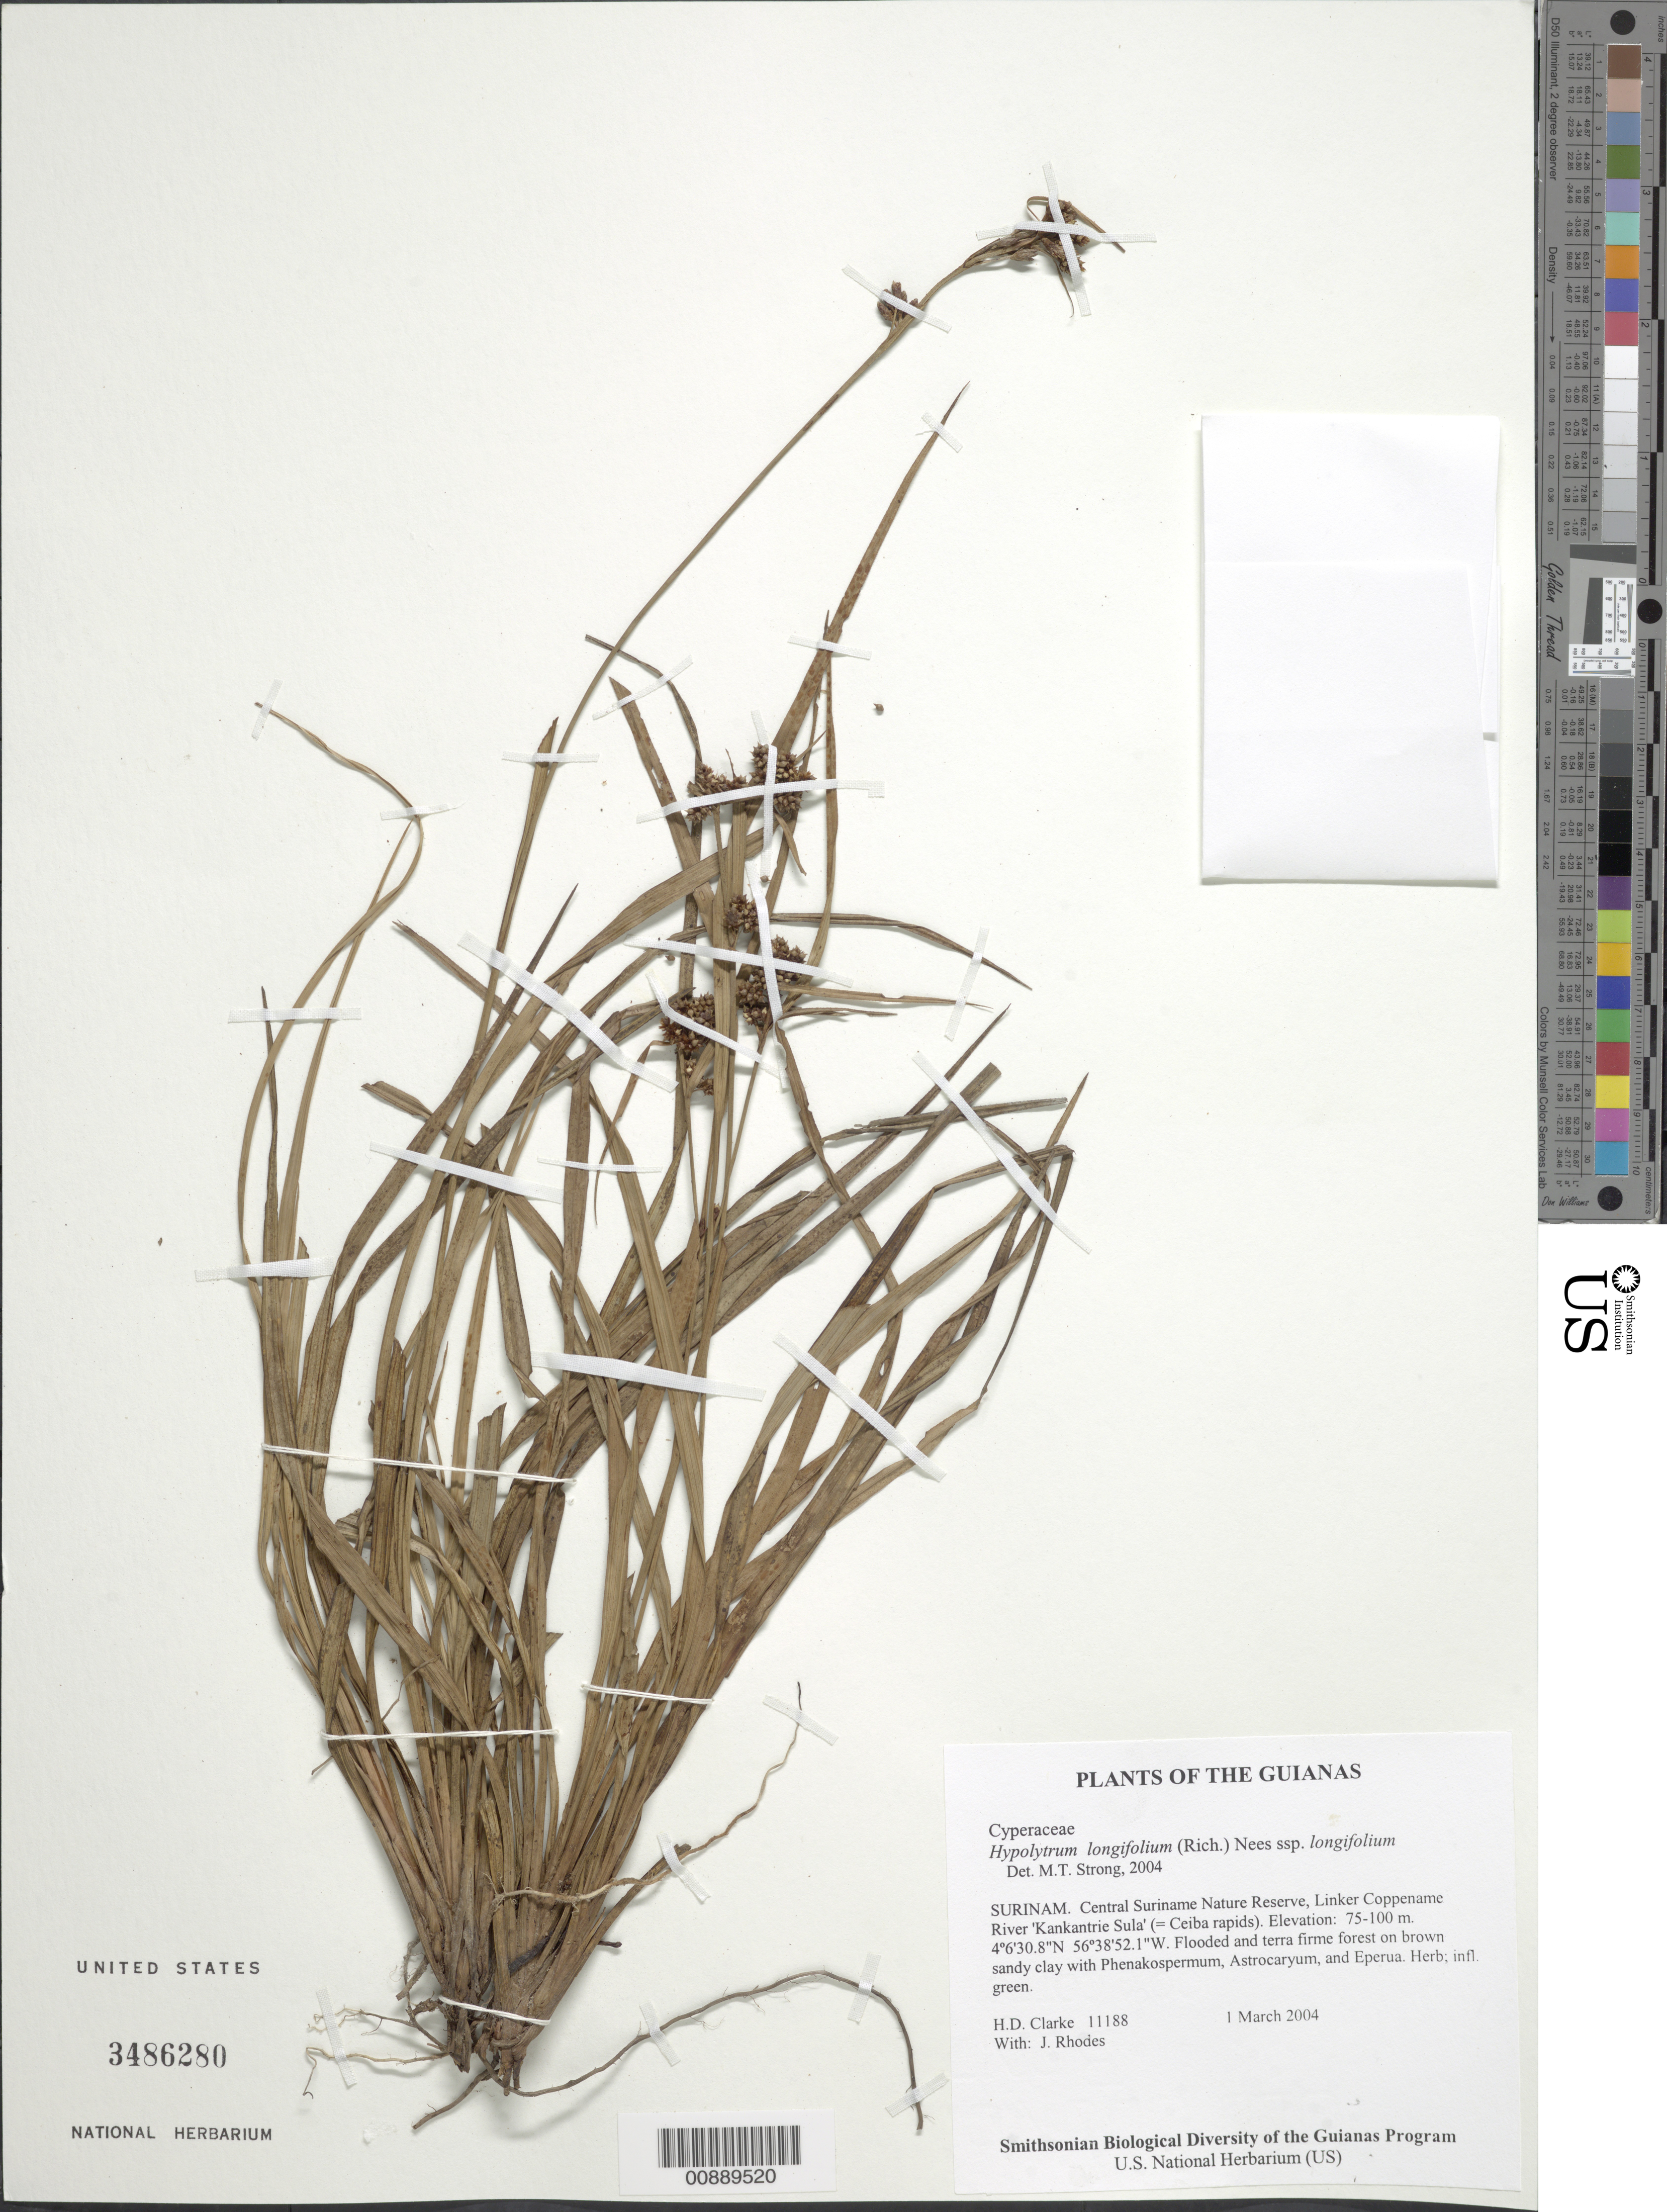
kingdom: Plantae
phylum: Tracheophyta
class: Liliopsida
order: Poales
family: Cyperaceae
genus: Hypolytrum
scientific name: Hypolytrum longifolium subsp. longifolium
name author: (Rich.) Nees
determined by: Strong, M. T., (US), Smithsonian Institution - National Museum of Natural History (UNITED STATES)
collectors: H. D. Clarke & J. Rhodes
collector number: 11188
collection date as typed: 1 March 2004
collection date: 2004-03-01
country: Suriname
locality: Central Suriname Nature Reserve, Linker Coppename River 'Kankantrie Sula' (= Ceiba rapids)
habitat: Flooded and terra firme forest on brown sandy clay with Phenakospermum, Astrocaryum, and Eperua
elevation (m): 75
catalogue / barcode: US 3486280